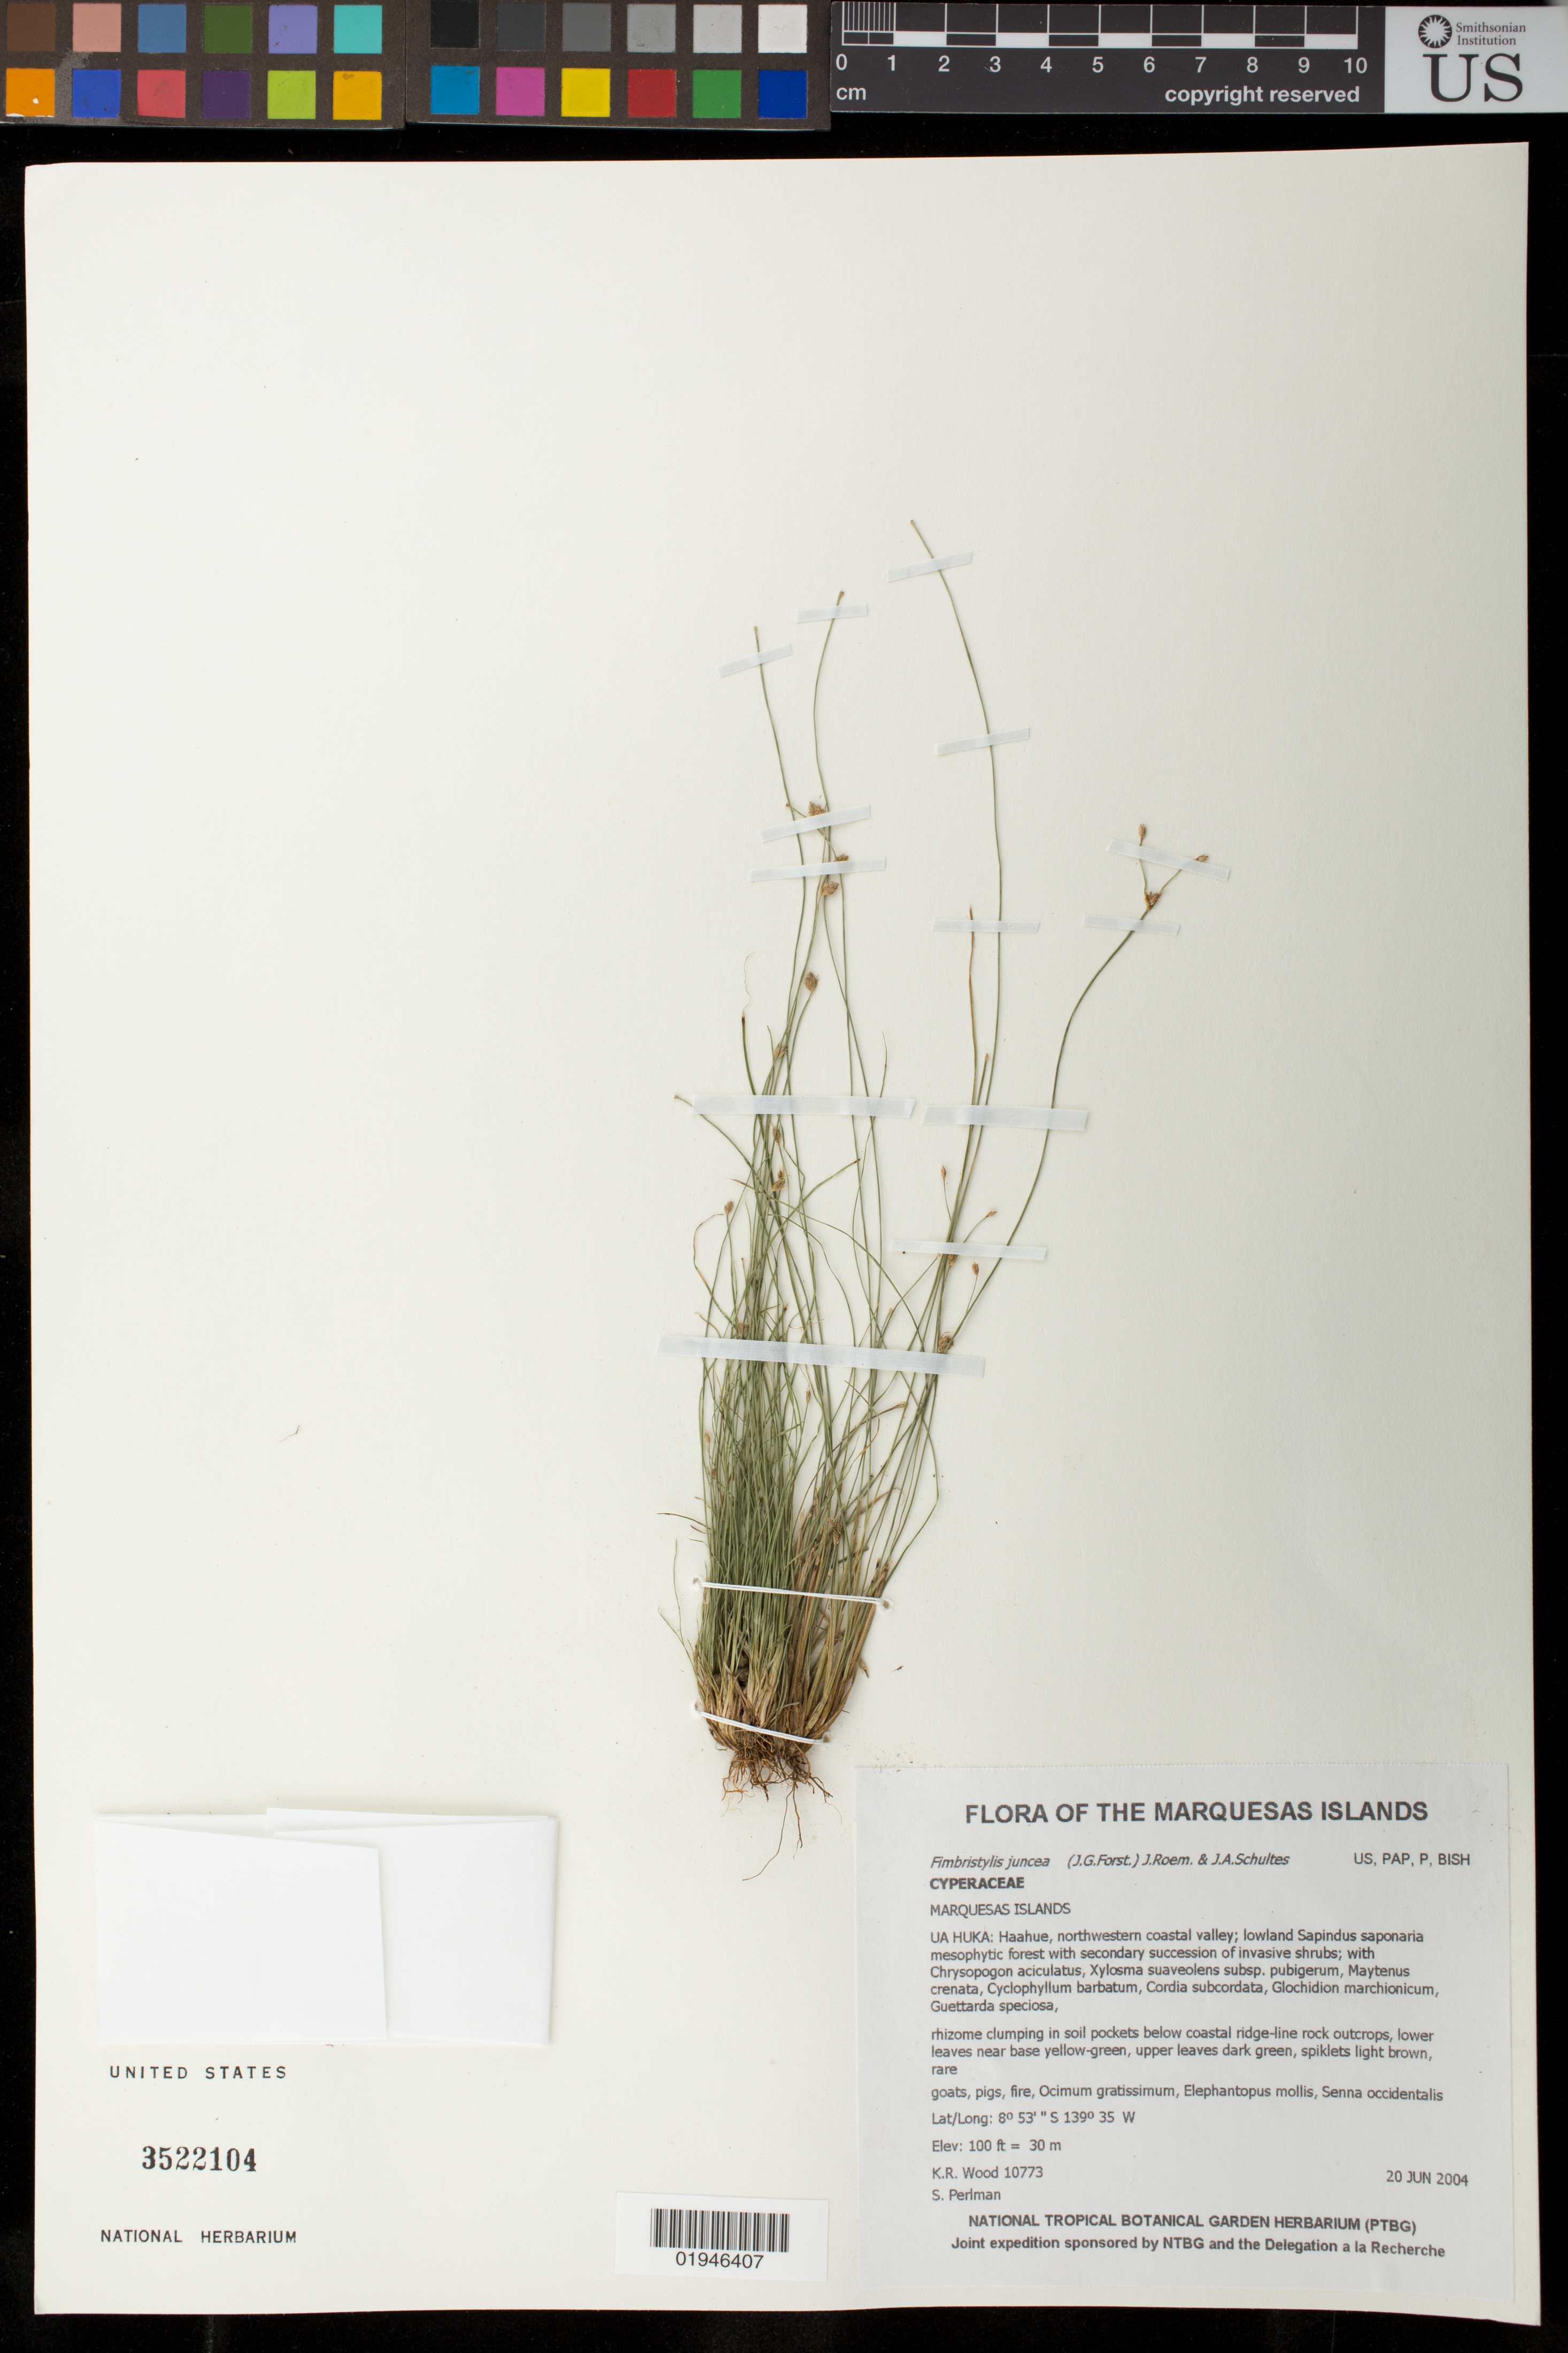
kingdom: Plantae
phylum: Tracheophyta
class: Liliopsida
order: Poales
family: Cyperaceae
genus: Fimbristylis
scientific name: Fimbristylis juncea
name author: (G. Forst.) Br. ex Roem. & Schult.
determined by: Wagner, W. L., (BOT), Smithsonian Institution - National Museum of Natural History (UNITED STATES)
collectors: K. R. Wood & S. P. Perlman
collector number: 10773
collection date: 2004-06-20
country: French Polynesia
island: Ua Huka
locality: Haahue, northwestern coastal valley in soil pockets below coastal ridge-line rock outcrops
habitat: Lowland Sapindus saponaria mesophytic forest with secondary succession of invasive shrubs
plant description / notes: Goats, pigs, fire, Ocimum gratissimum, Elephantopus mollis, Senna occidentalis,Triumfetta rhomboidea, Asclepias physocarpa & A. curassavica, Psidium guajava, Ageratum conyzoides, Cyanthillium cinereum, Synedrella nodiflora, Acanthospermum hispidum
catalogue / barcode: US 3522104